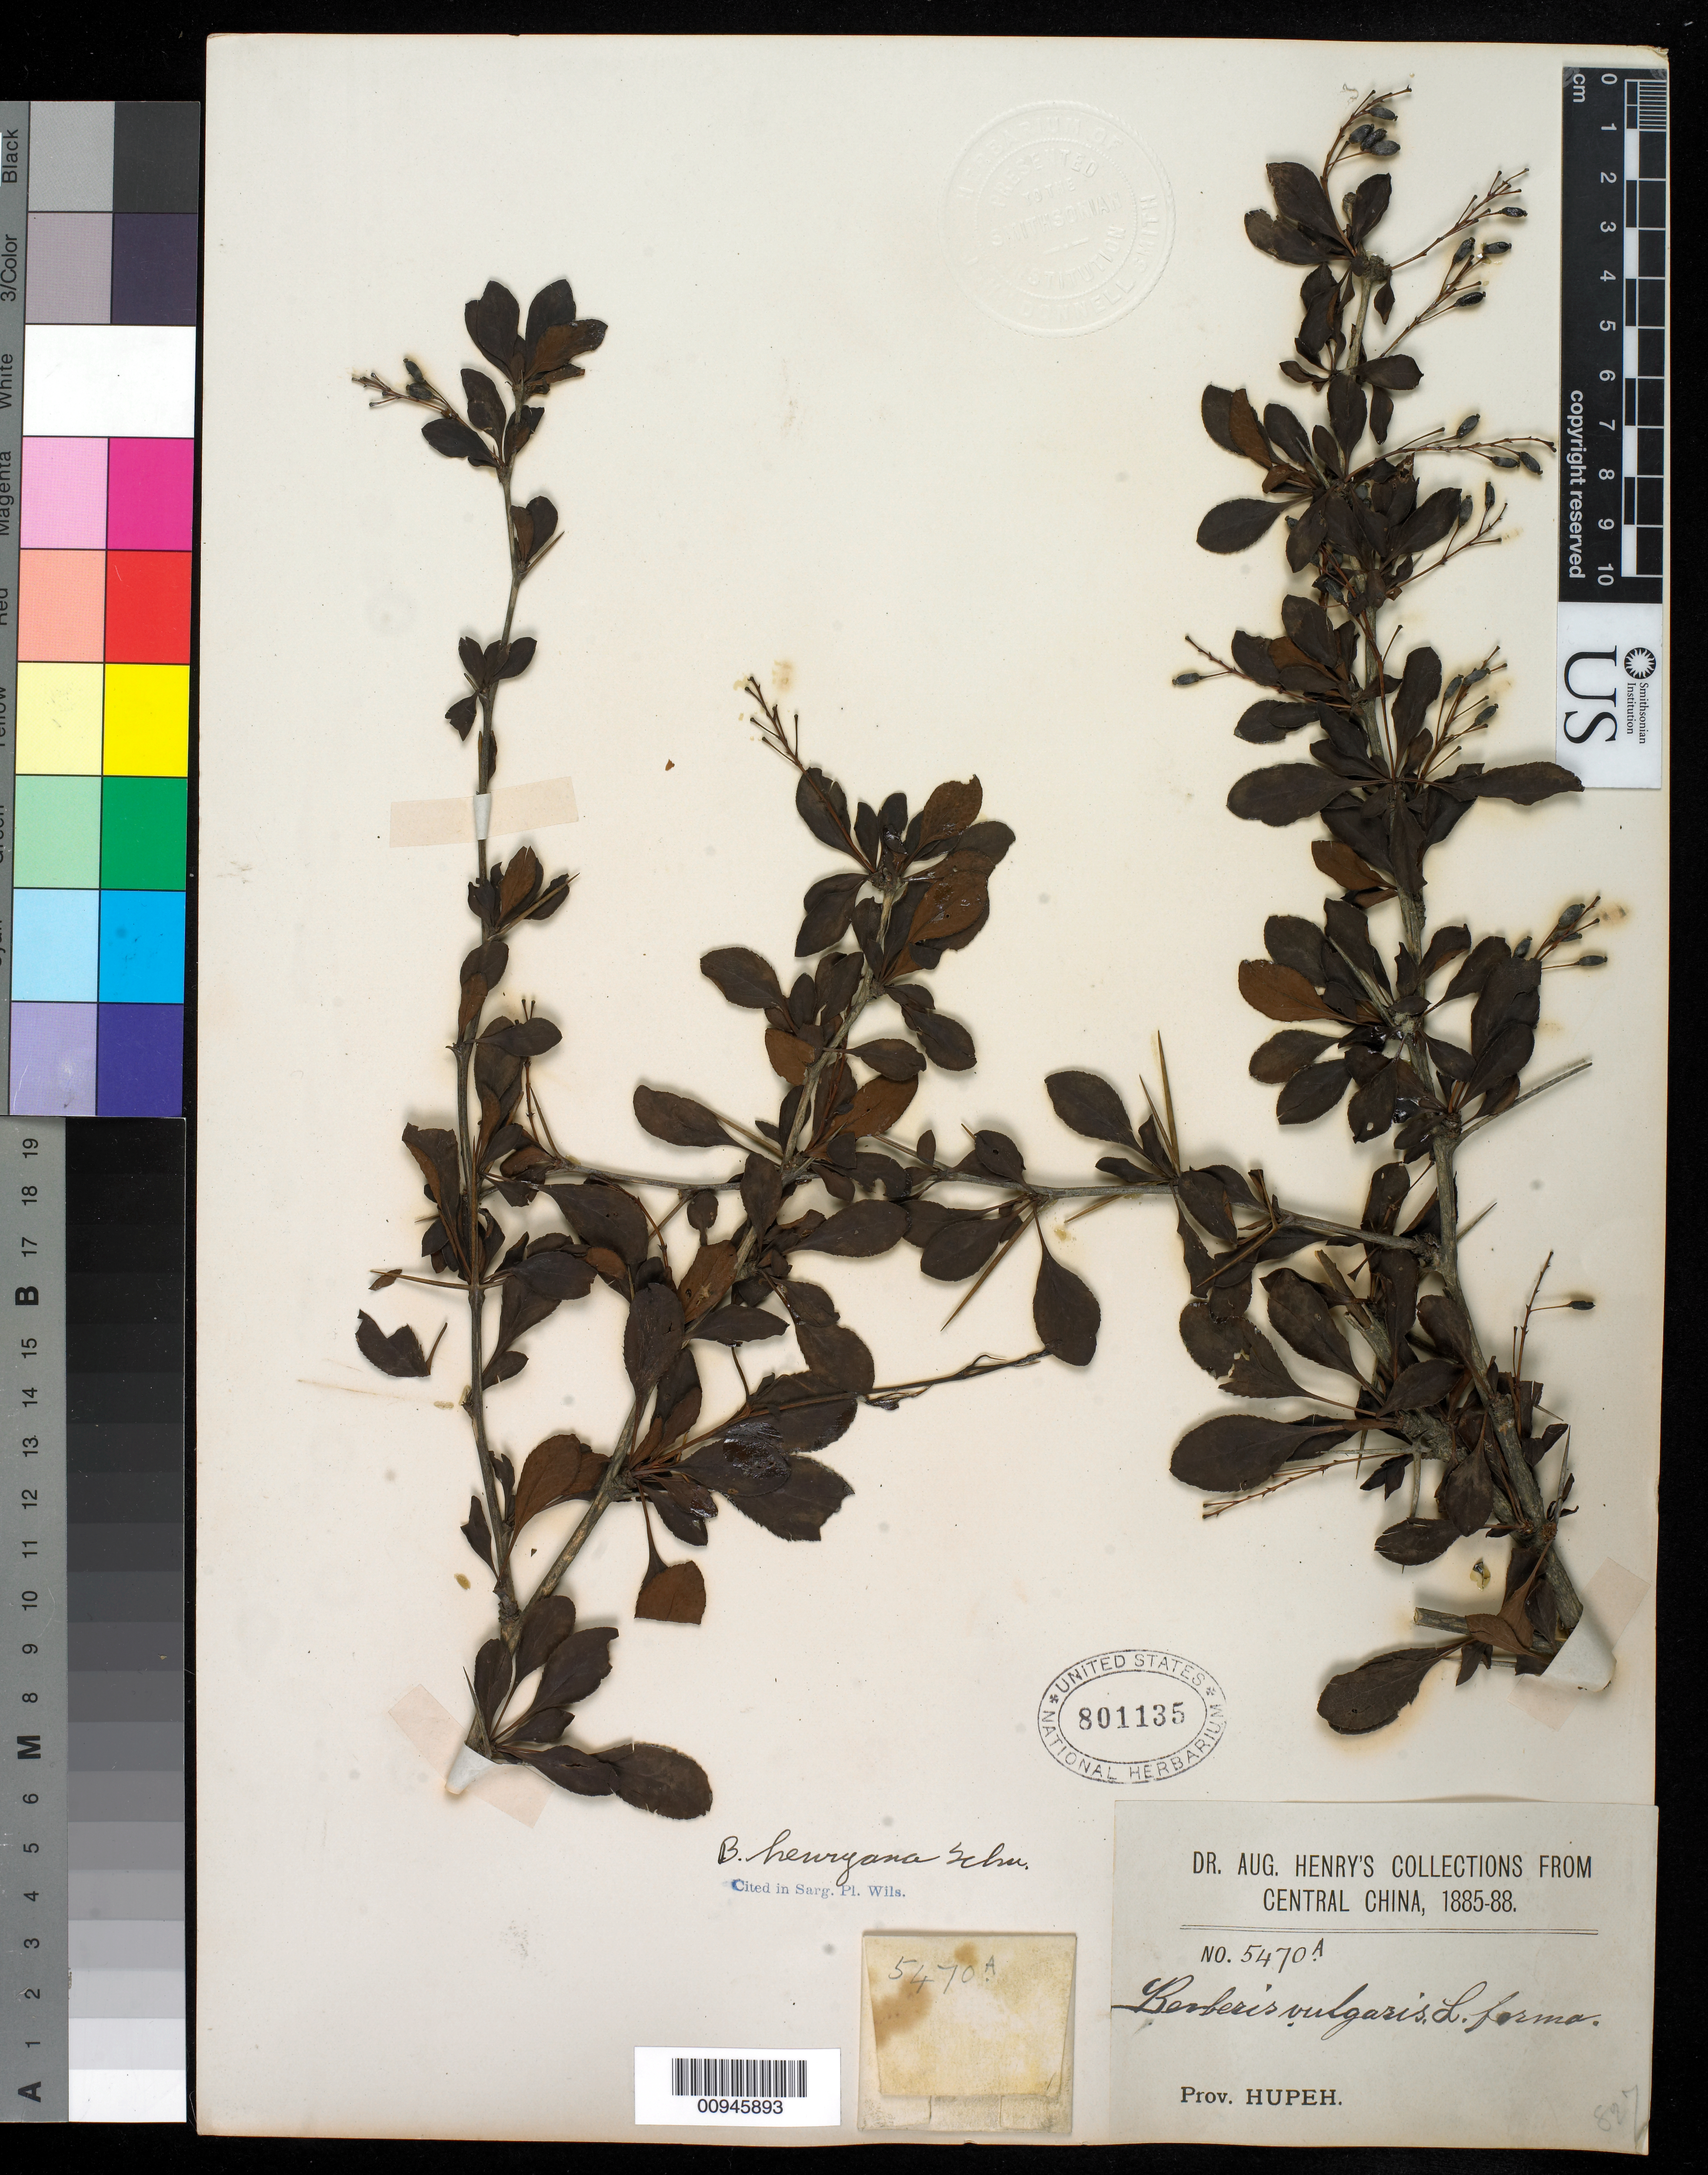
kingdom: Plantae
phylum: Tracheophyta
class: Magnoliopsida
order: Ranunculales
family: Berberidaceae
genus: Berberis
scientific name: Berberis henryana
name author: C.K. Schneid.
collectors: A. Henry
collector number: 5470 A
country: China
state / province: Hubei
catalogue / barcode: US 801135